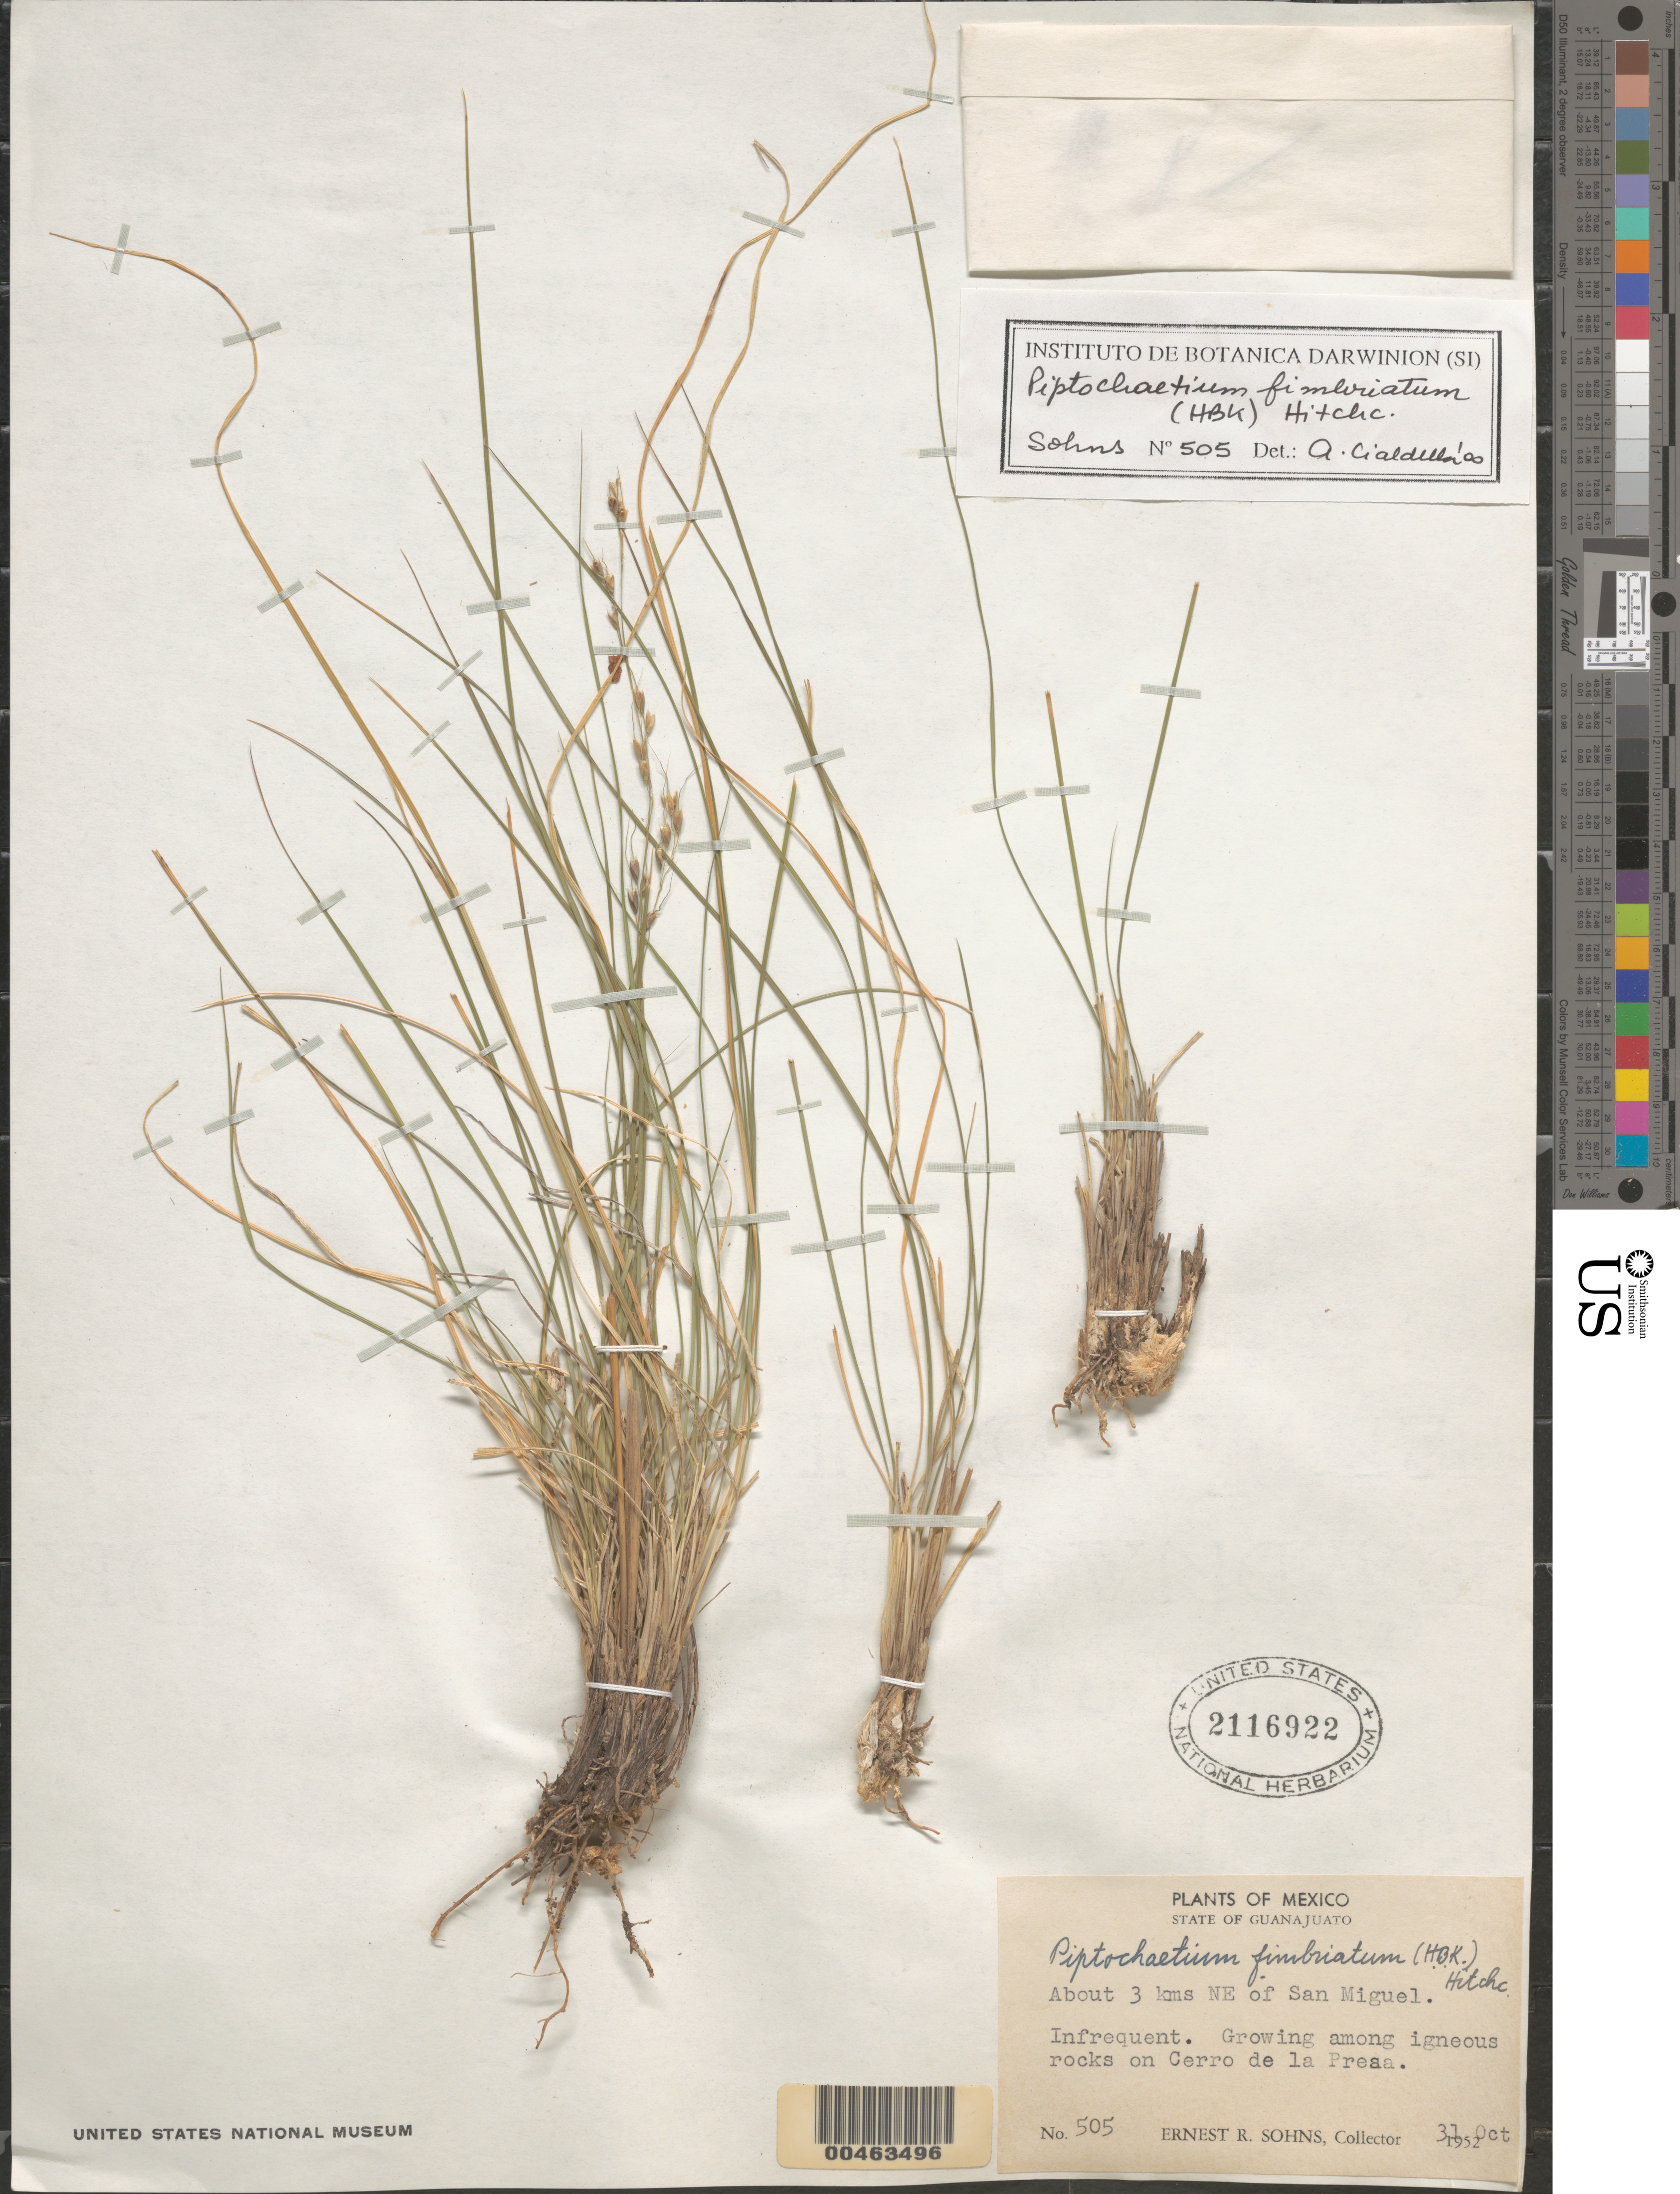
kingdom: Plantae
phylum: Tracheophyta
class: Liliopsida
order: Poales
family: Poaceae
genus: Piptochaetium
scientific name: Piptochaetium fimbriatum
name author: (Kunth) Hitchc.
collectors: E. R. Sohns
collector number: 505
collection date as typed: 31 Oct 1952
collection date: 1952-10-31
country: Mexico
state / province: Guanajuato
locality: About 3 km NE of San Miguel, on Cerro de La Presa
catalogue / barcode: US 2116922